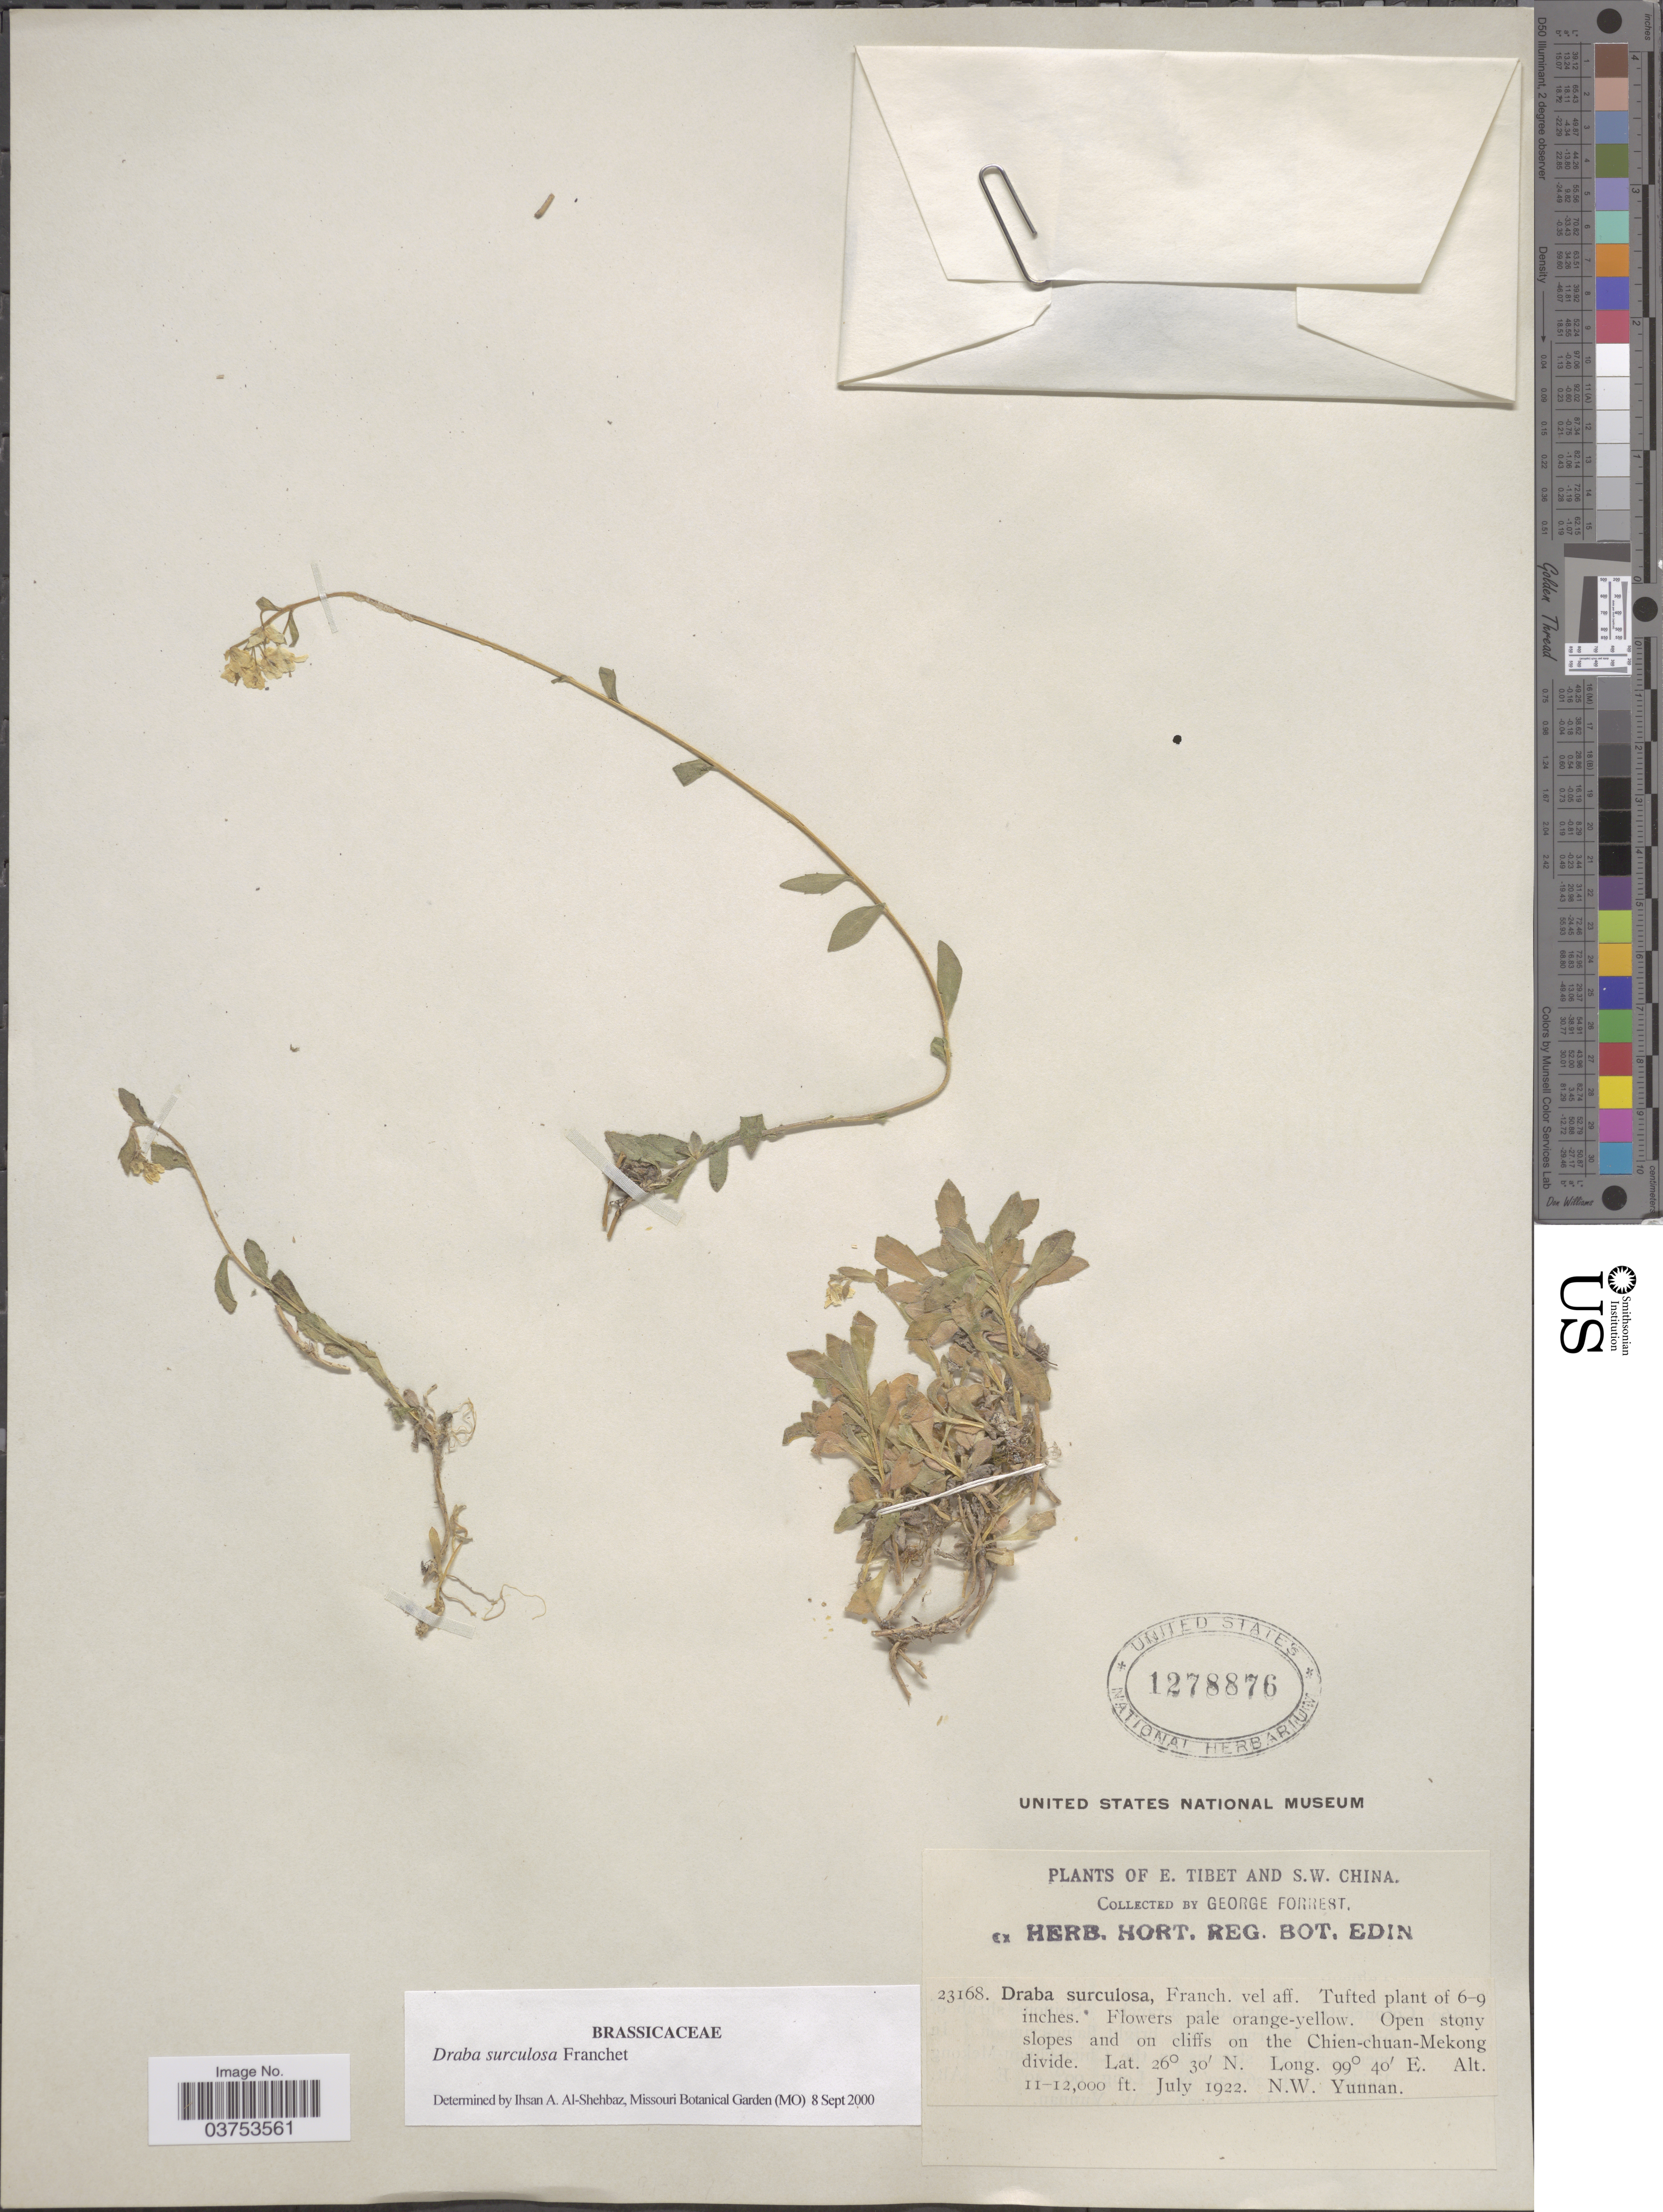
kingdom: Plantae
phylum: Tracheophyta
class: Magnoliopsida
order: Brassicales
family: Brassicaceae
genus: Draba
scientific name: Draba surculosa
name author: Franch.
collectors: G. Forrest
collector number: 23168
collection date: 1922-07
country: China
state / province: Yunnan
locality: E. Tibet and S.W. China. Open stony slopes and on cliffs on the Chien-chuan-Mekong divide. N.W. Yunnan.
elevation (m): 3353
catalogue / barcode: US 1278876